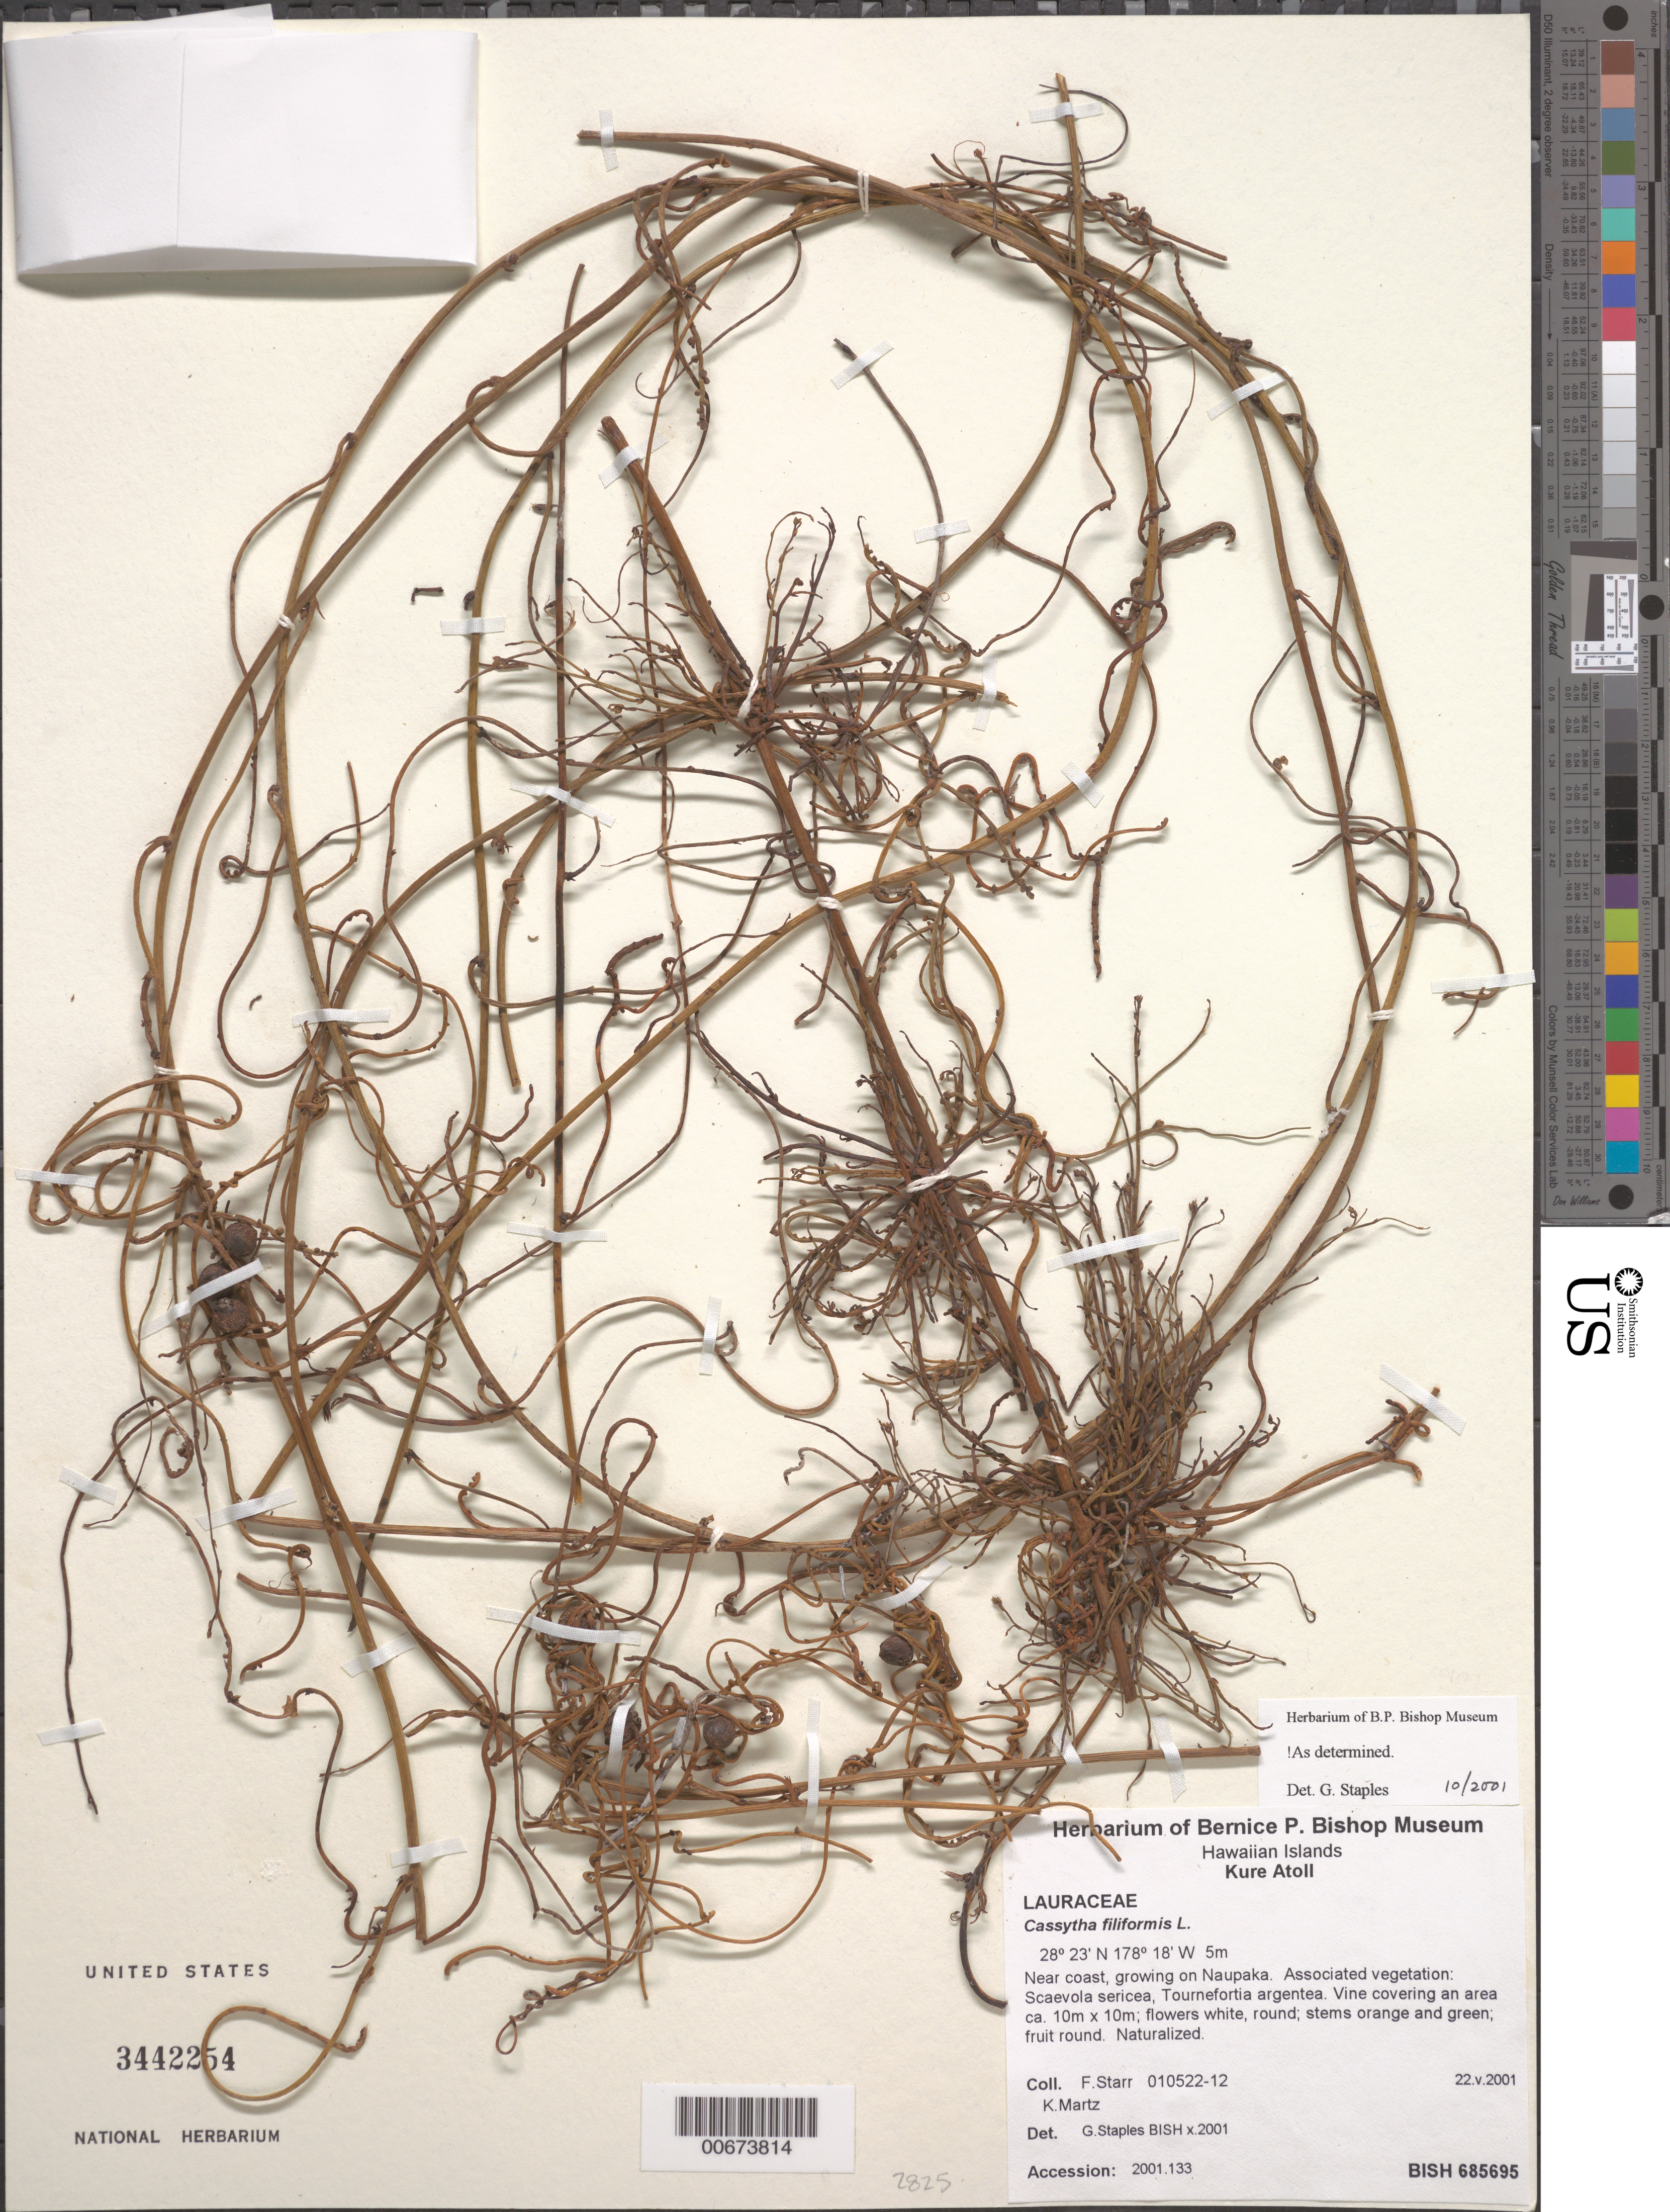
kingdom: Plantae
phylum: Tracheophyta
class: Magnoliopsida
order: Laurales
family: Lauraceae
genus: Cassytha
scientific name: Cassytha filiformis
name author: L.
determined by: Staples, G. W.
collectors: F. Starr & K. Martz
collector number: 010522-12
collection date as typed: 22 May 2001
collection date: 2001-05-22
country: United States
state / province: Hawaii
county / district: Honolulu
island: Kure Atoll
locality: Near coast, growing on Naupaka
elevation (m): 5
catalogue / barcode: US 3442254